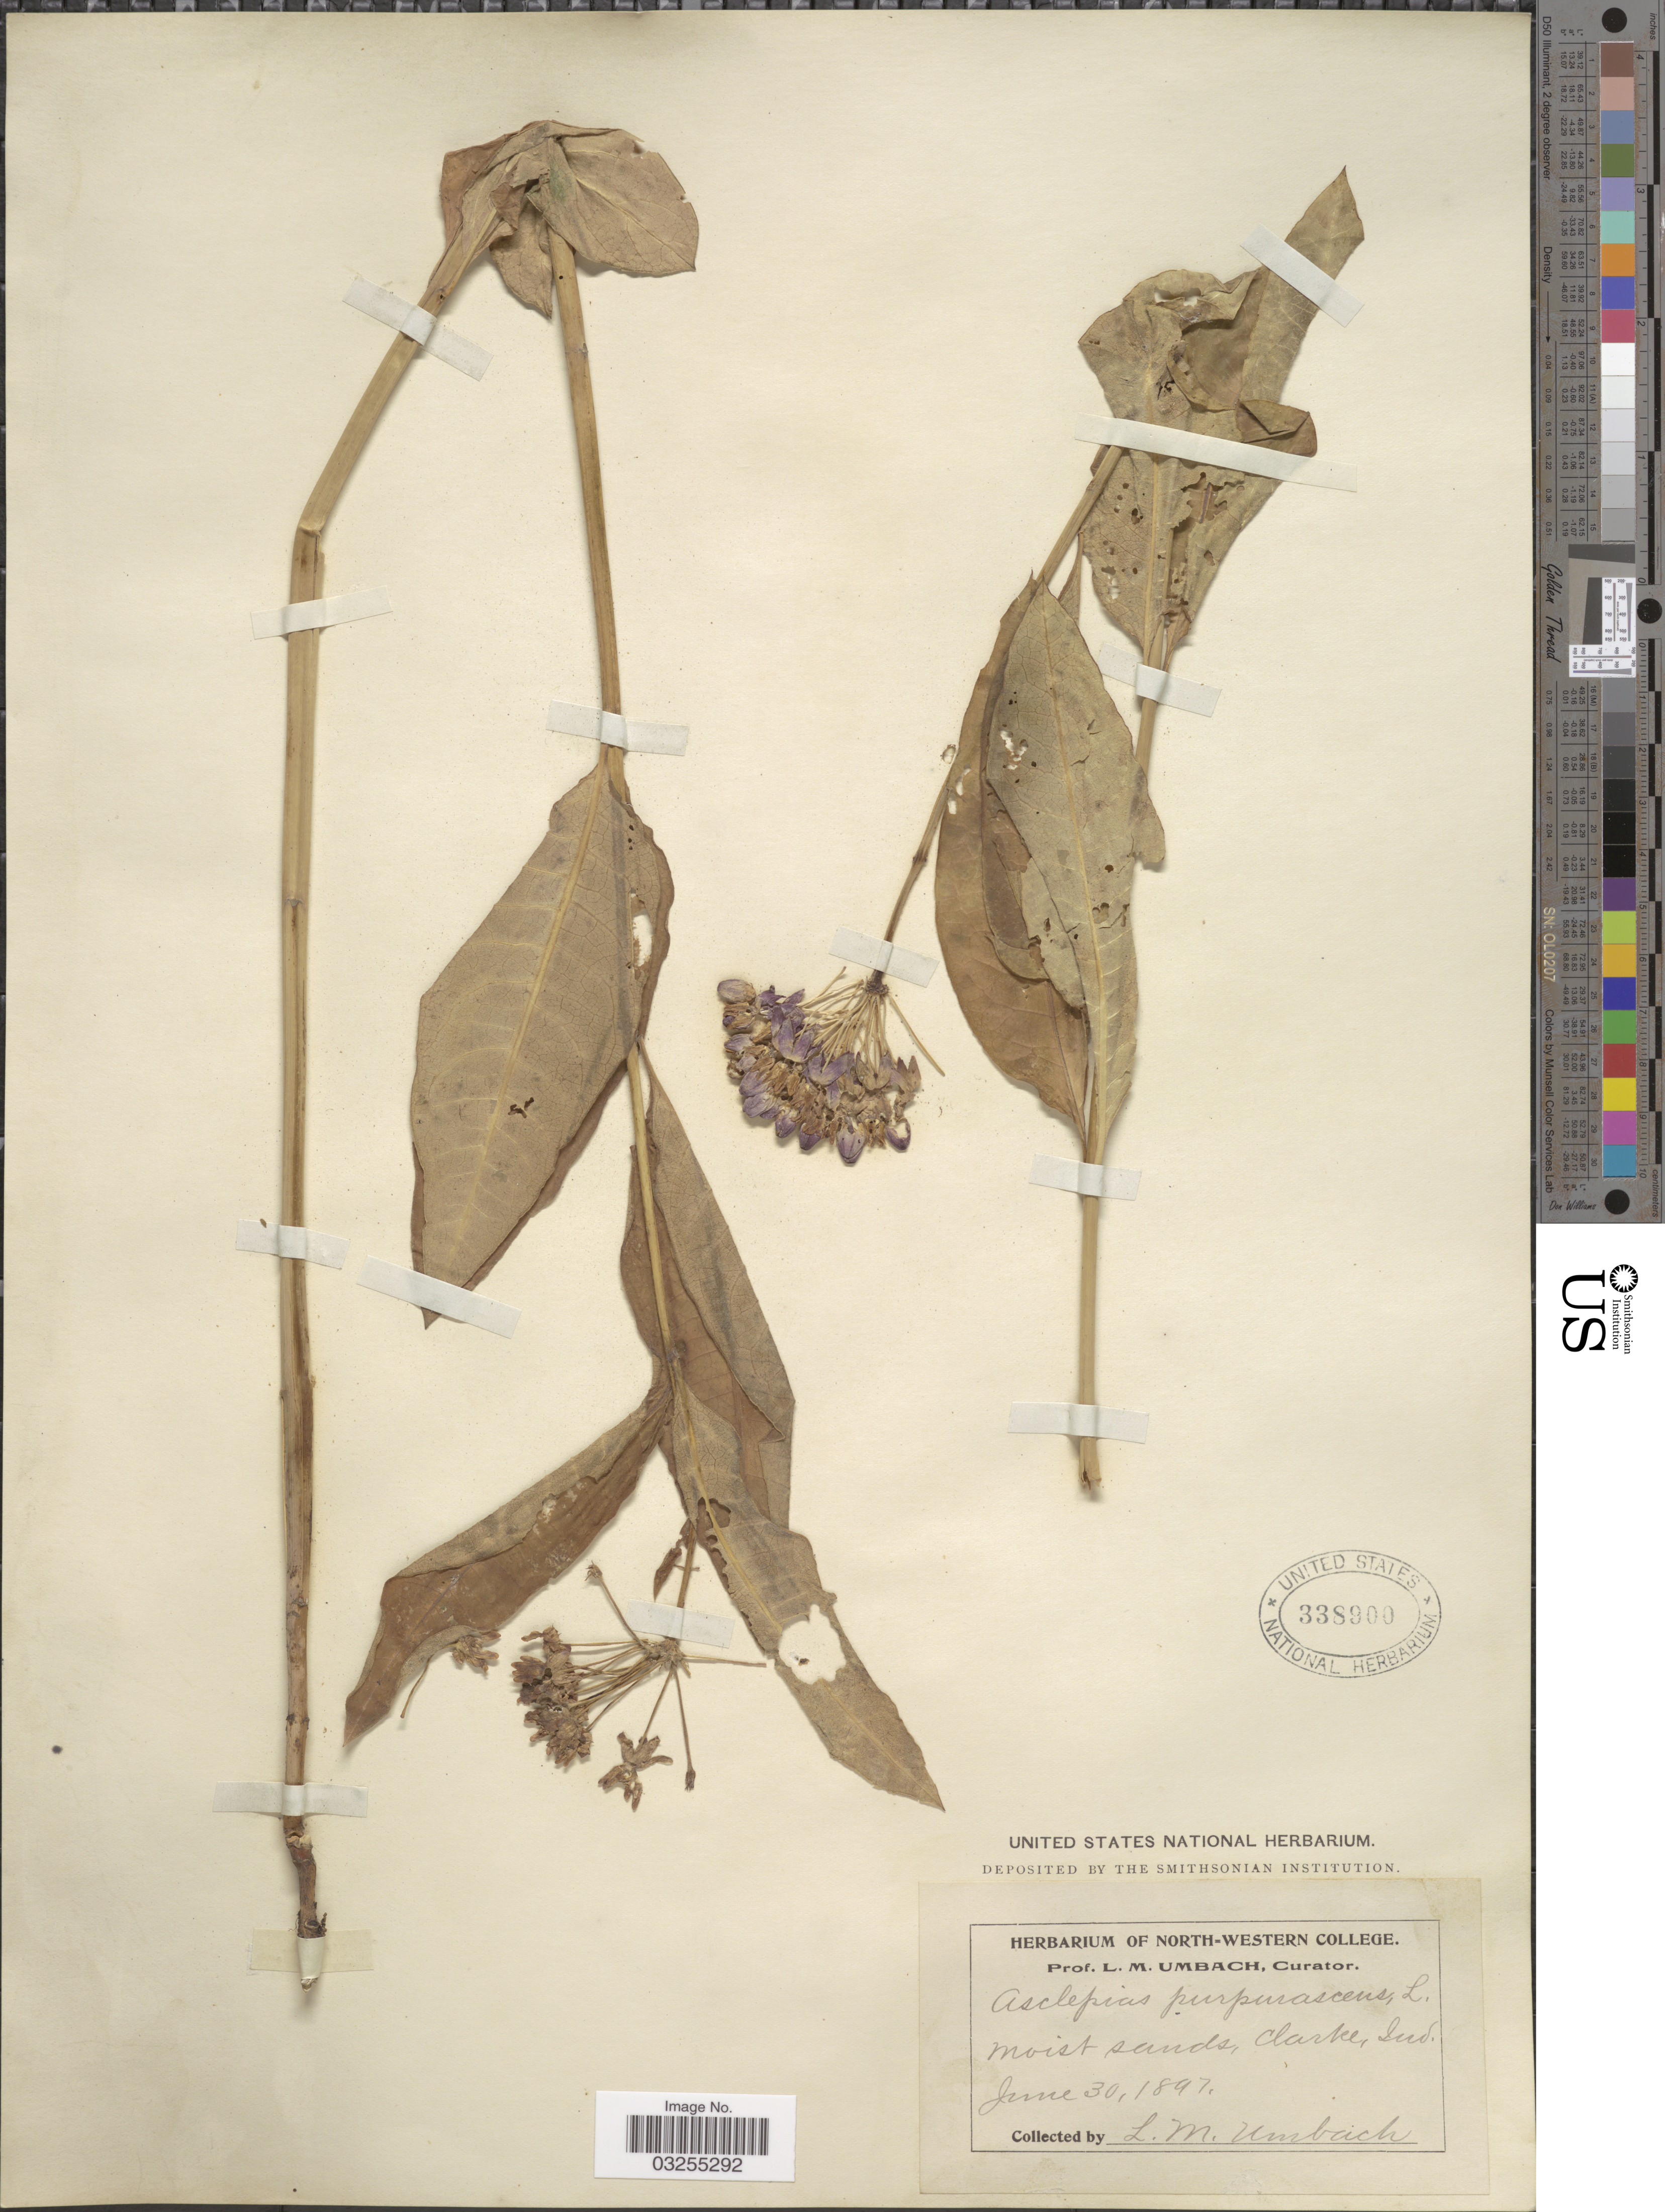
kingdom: Plantae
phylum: Tracheophyta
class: Magnoliopsida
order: Gentianales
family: Apocynaceae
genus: Asclepias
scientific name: Asclepias purpurascens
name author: L.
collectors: L. M. Umbach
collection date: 1897-06-30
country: United States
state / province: Indiana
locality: Moist sands, Clarke.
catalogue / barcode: US 338900